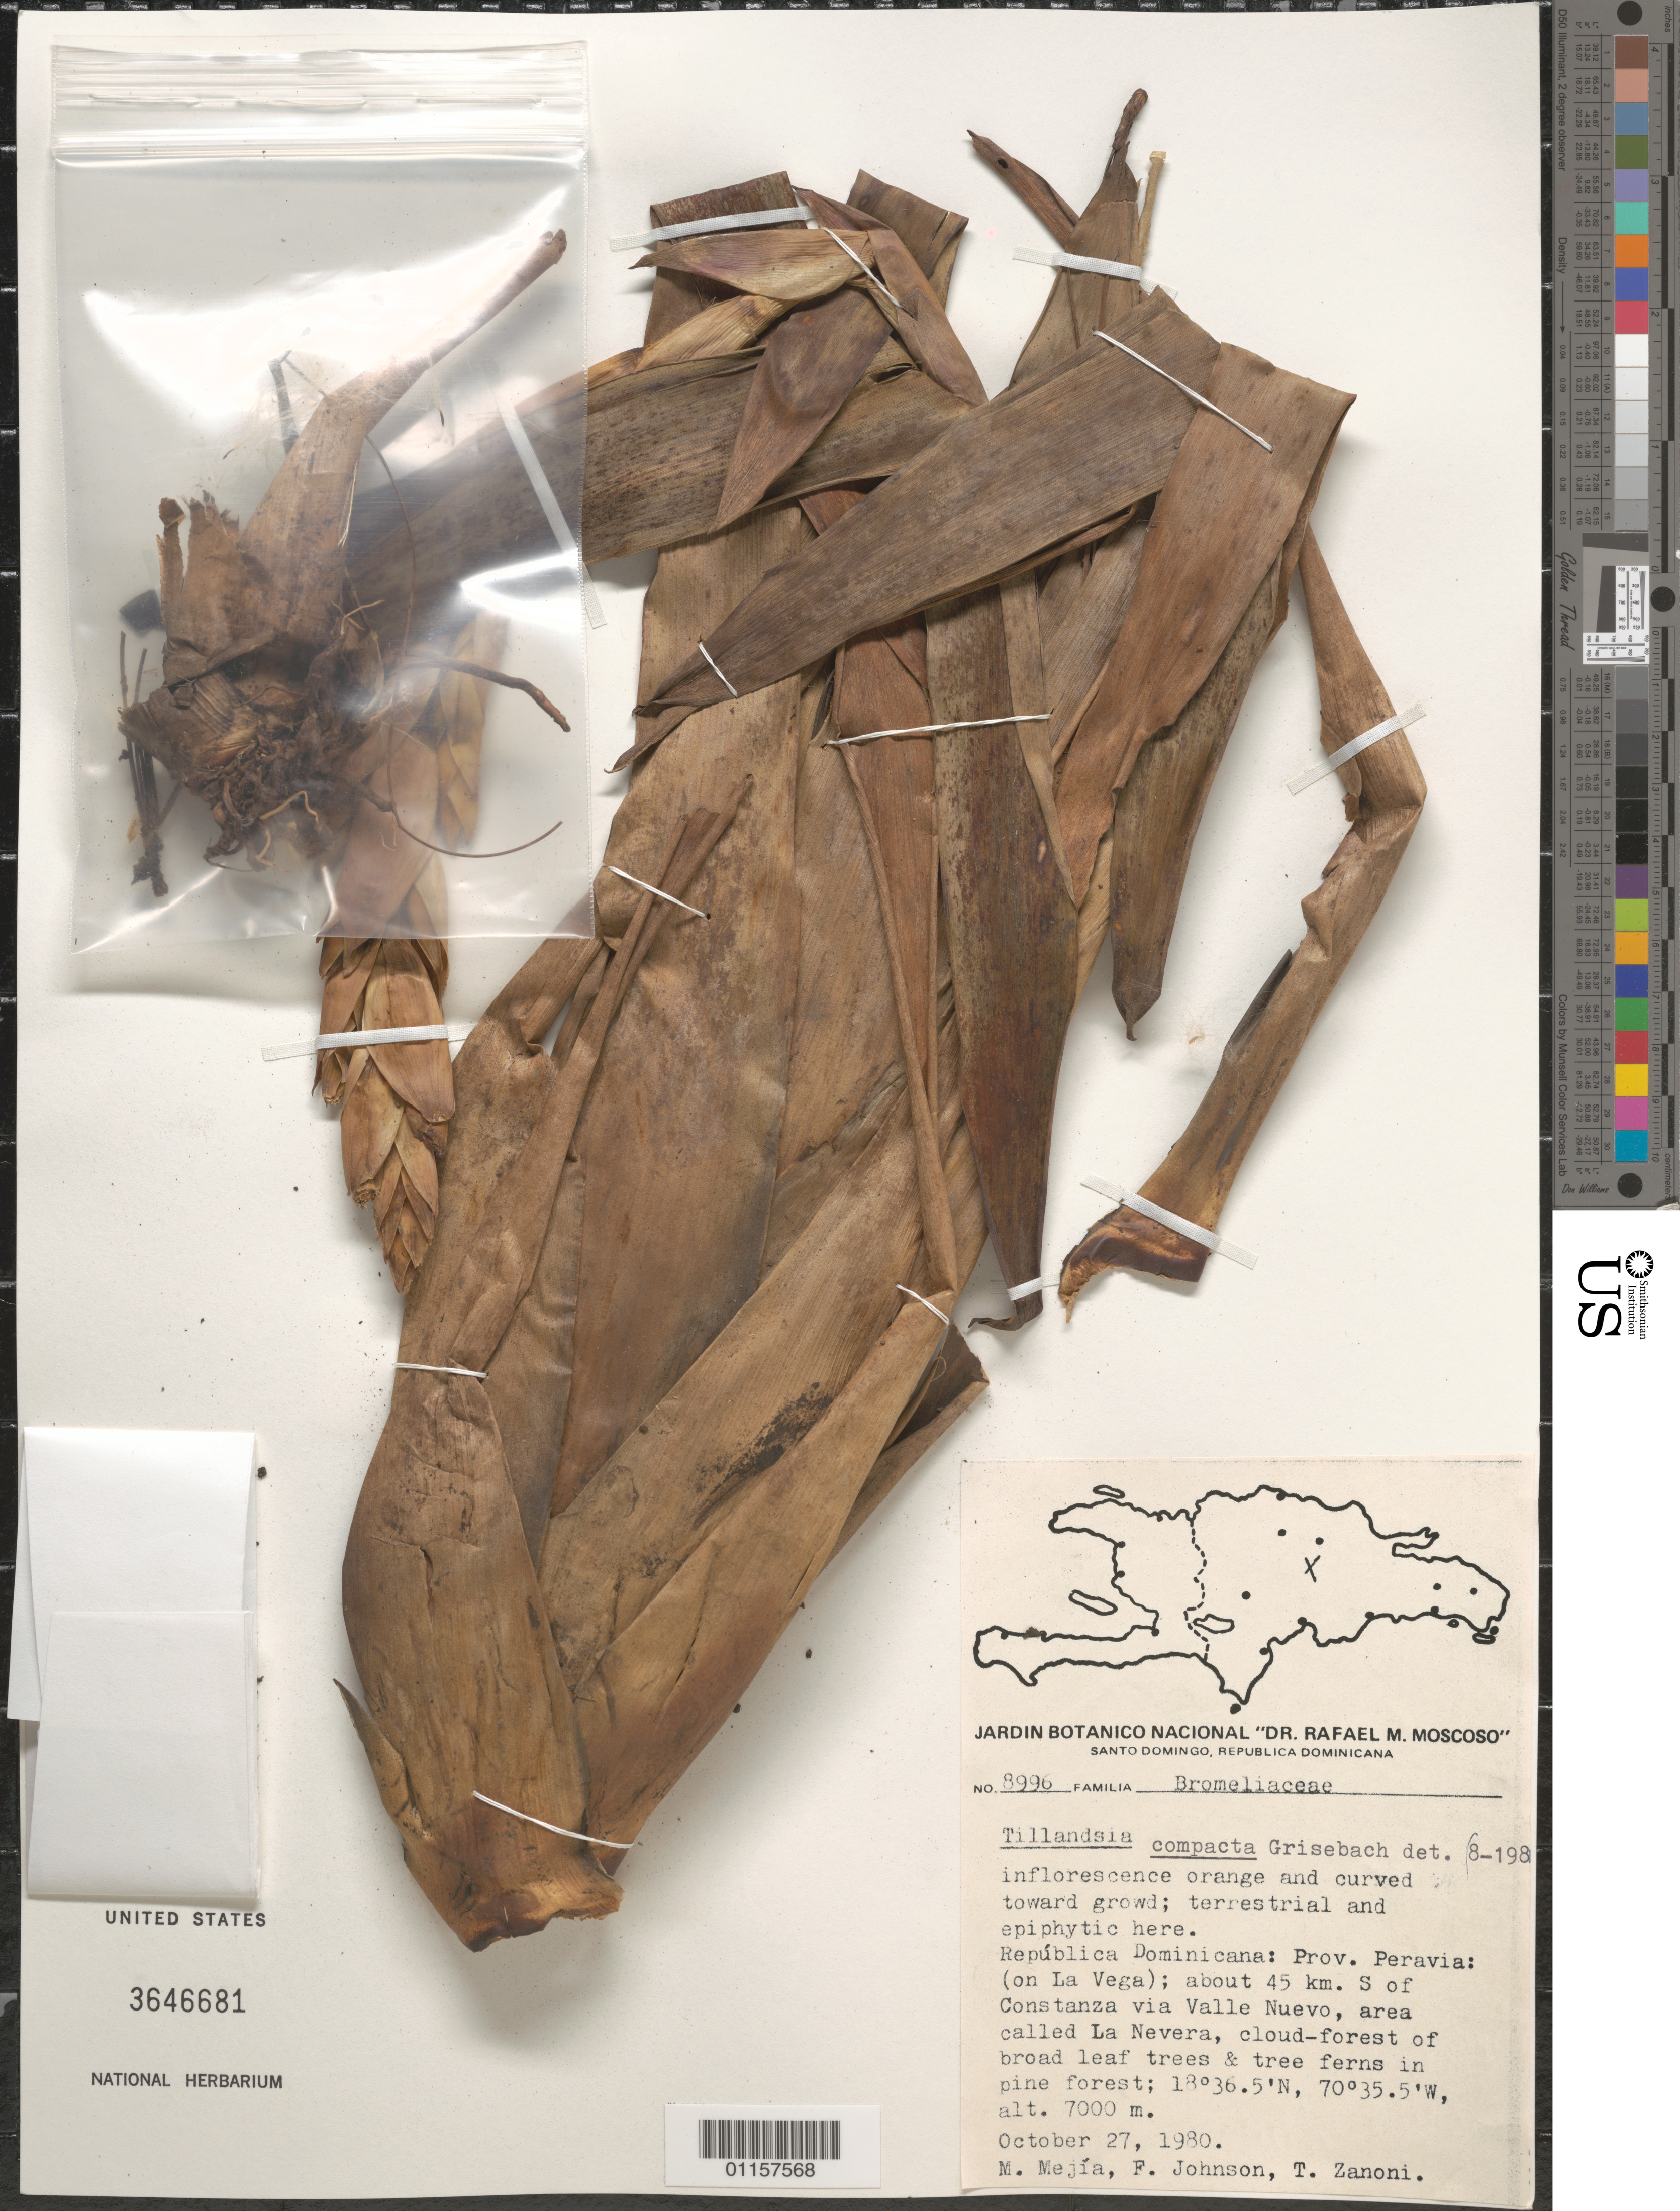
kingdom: Plantae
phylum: Tracheophyta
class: Liliopsida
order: Poales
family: Bromeliaceae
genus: Tillandsia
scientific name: Tillandsia compacta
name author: Griseb.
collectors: M. Mejia, F. Johnson & T. A. Zanoni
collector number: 8996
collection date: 1980-10-27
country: Dominican Republic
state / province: Peravia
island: Hispaniola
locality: Constanza, about 45 km S of Constanza via Valle Nuevo, area called La Nevera.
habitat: Cloud forest of broad leaf trees and tree ferns in pine forest.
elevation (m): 2134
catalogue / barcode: US 3646681